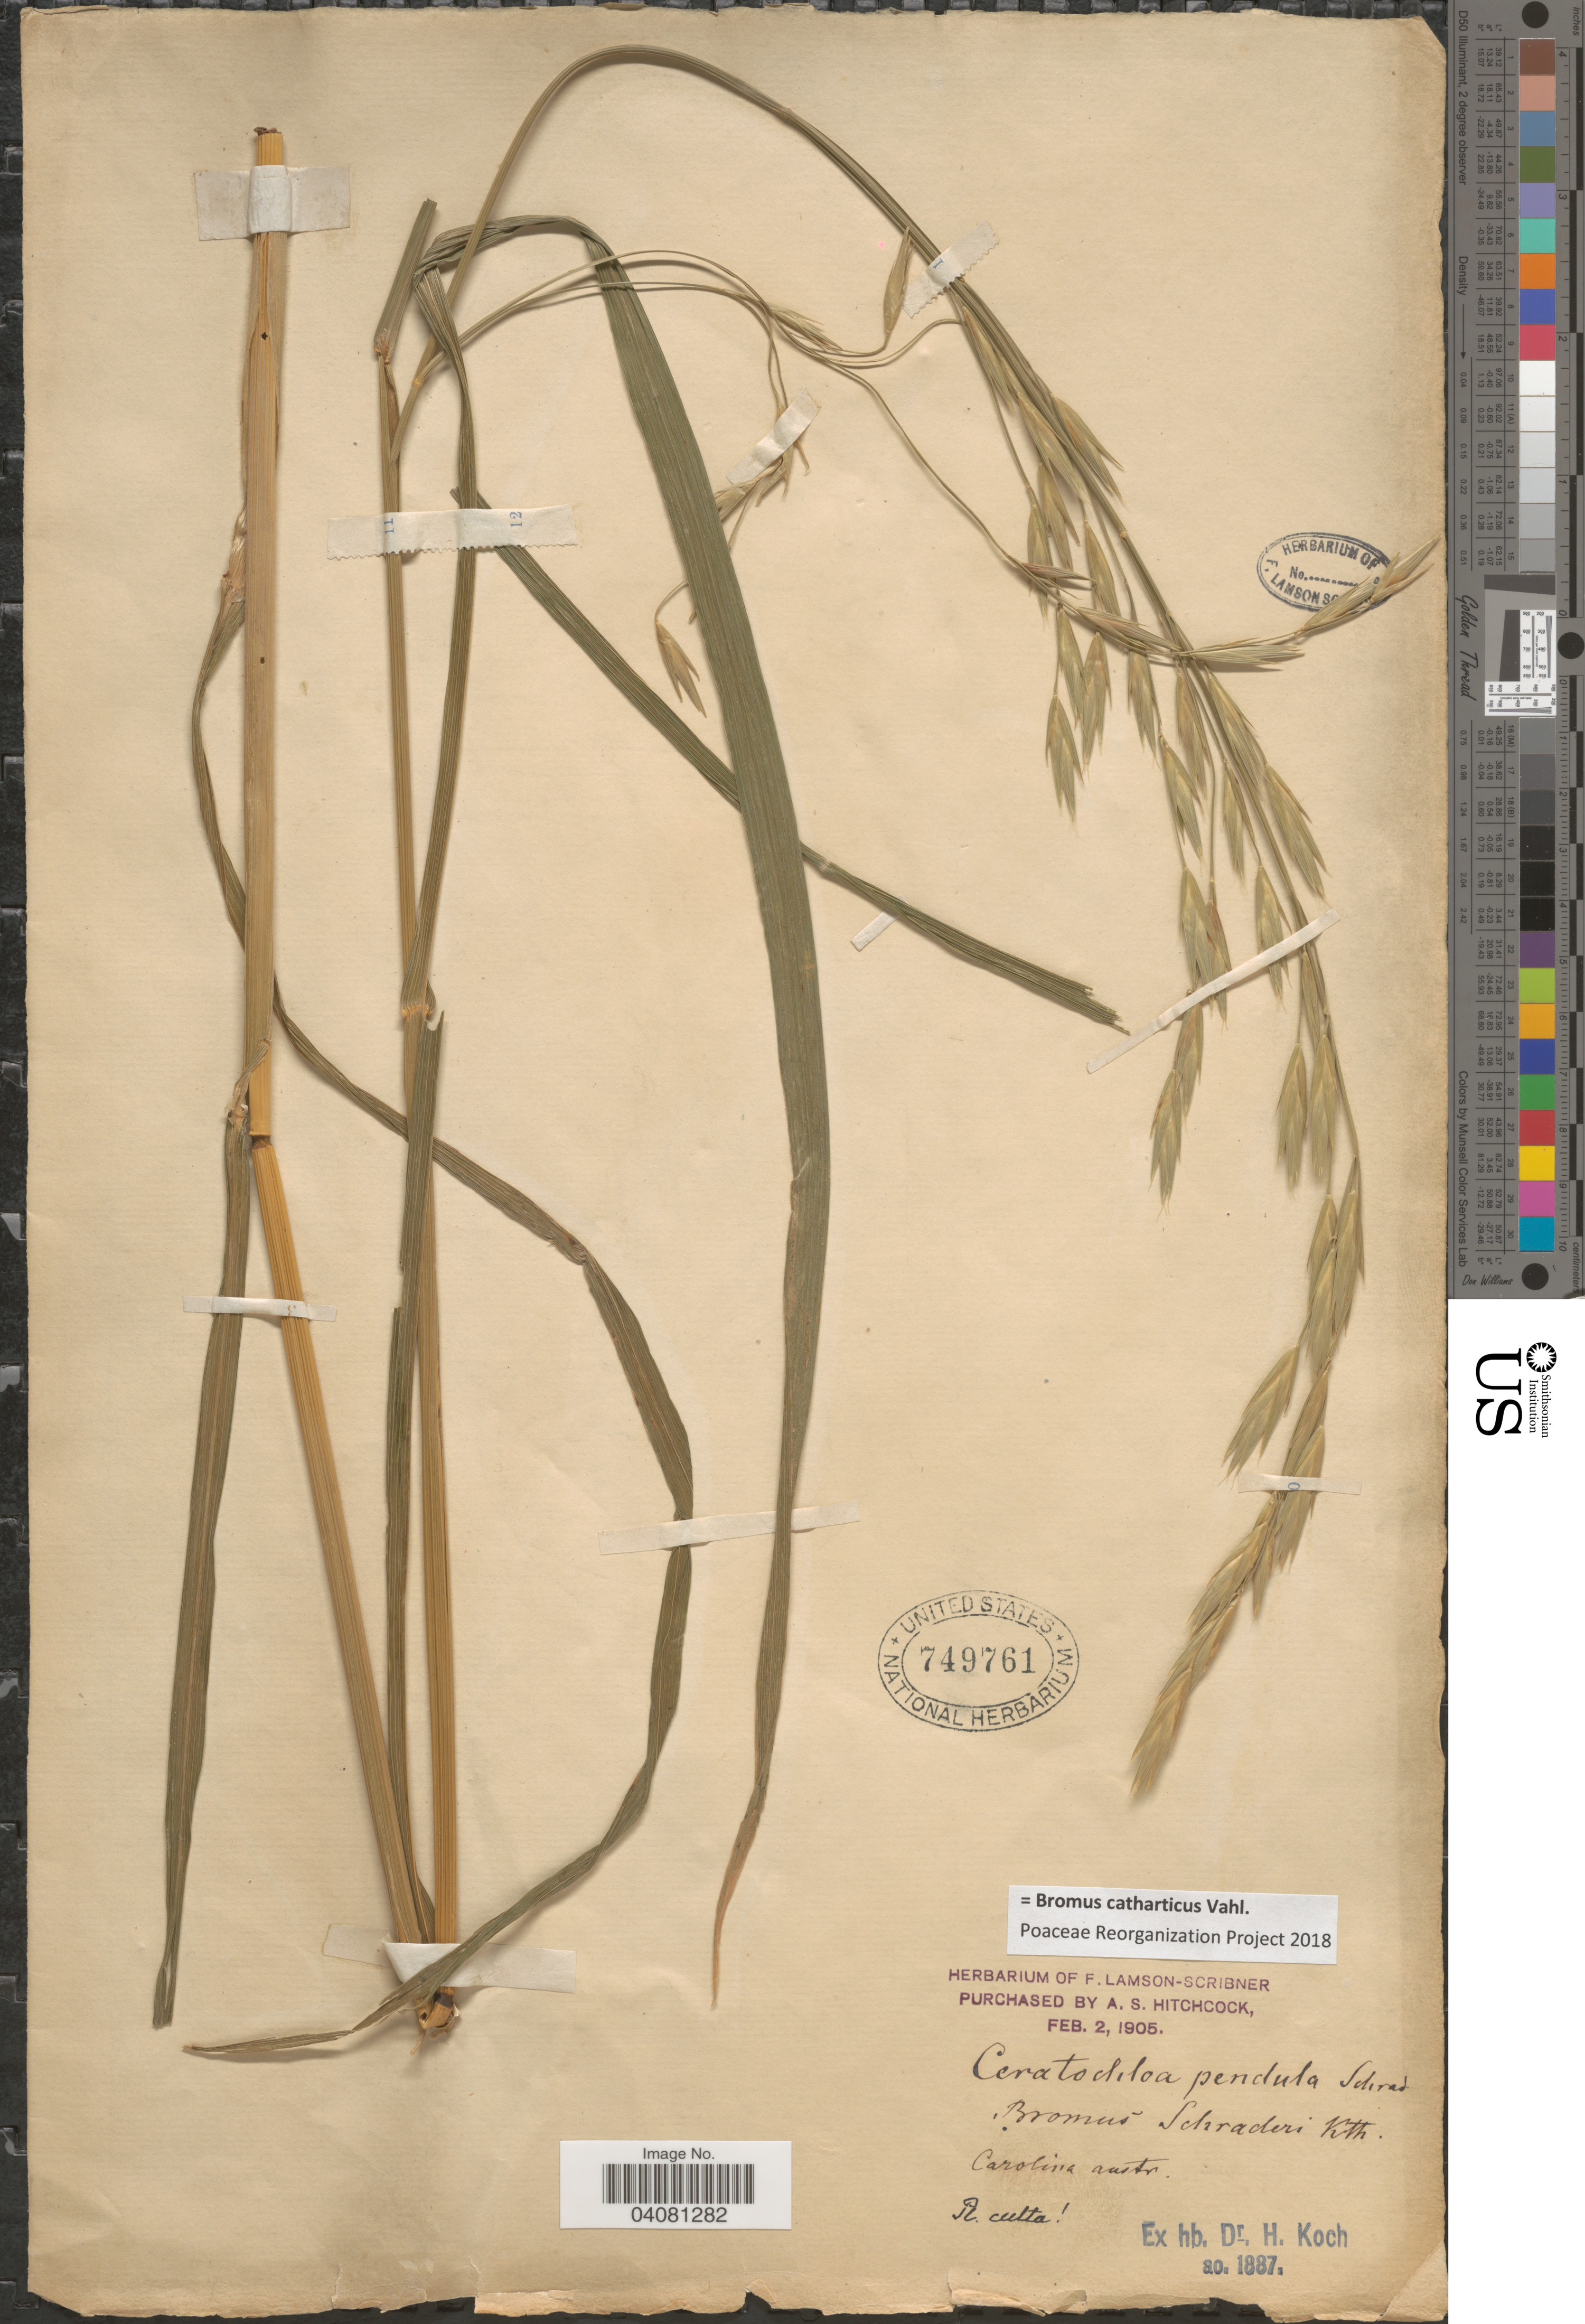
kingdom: Plantae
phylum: Tracheophyta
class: Liliopsida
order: Poales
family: Poaceae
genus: Bromus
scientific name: Bromus catharticus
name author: Vahl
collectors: ex herb. F. Lamson Scribner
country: Puerto Rico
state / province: Carolina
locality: Carolina austr.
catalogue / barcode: US 749761